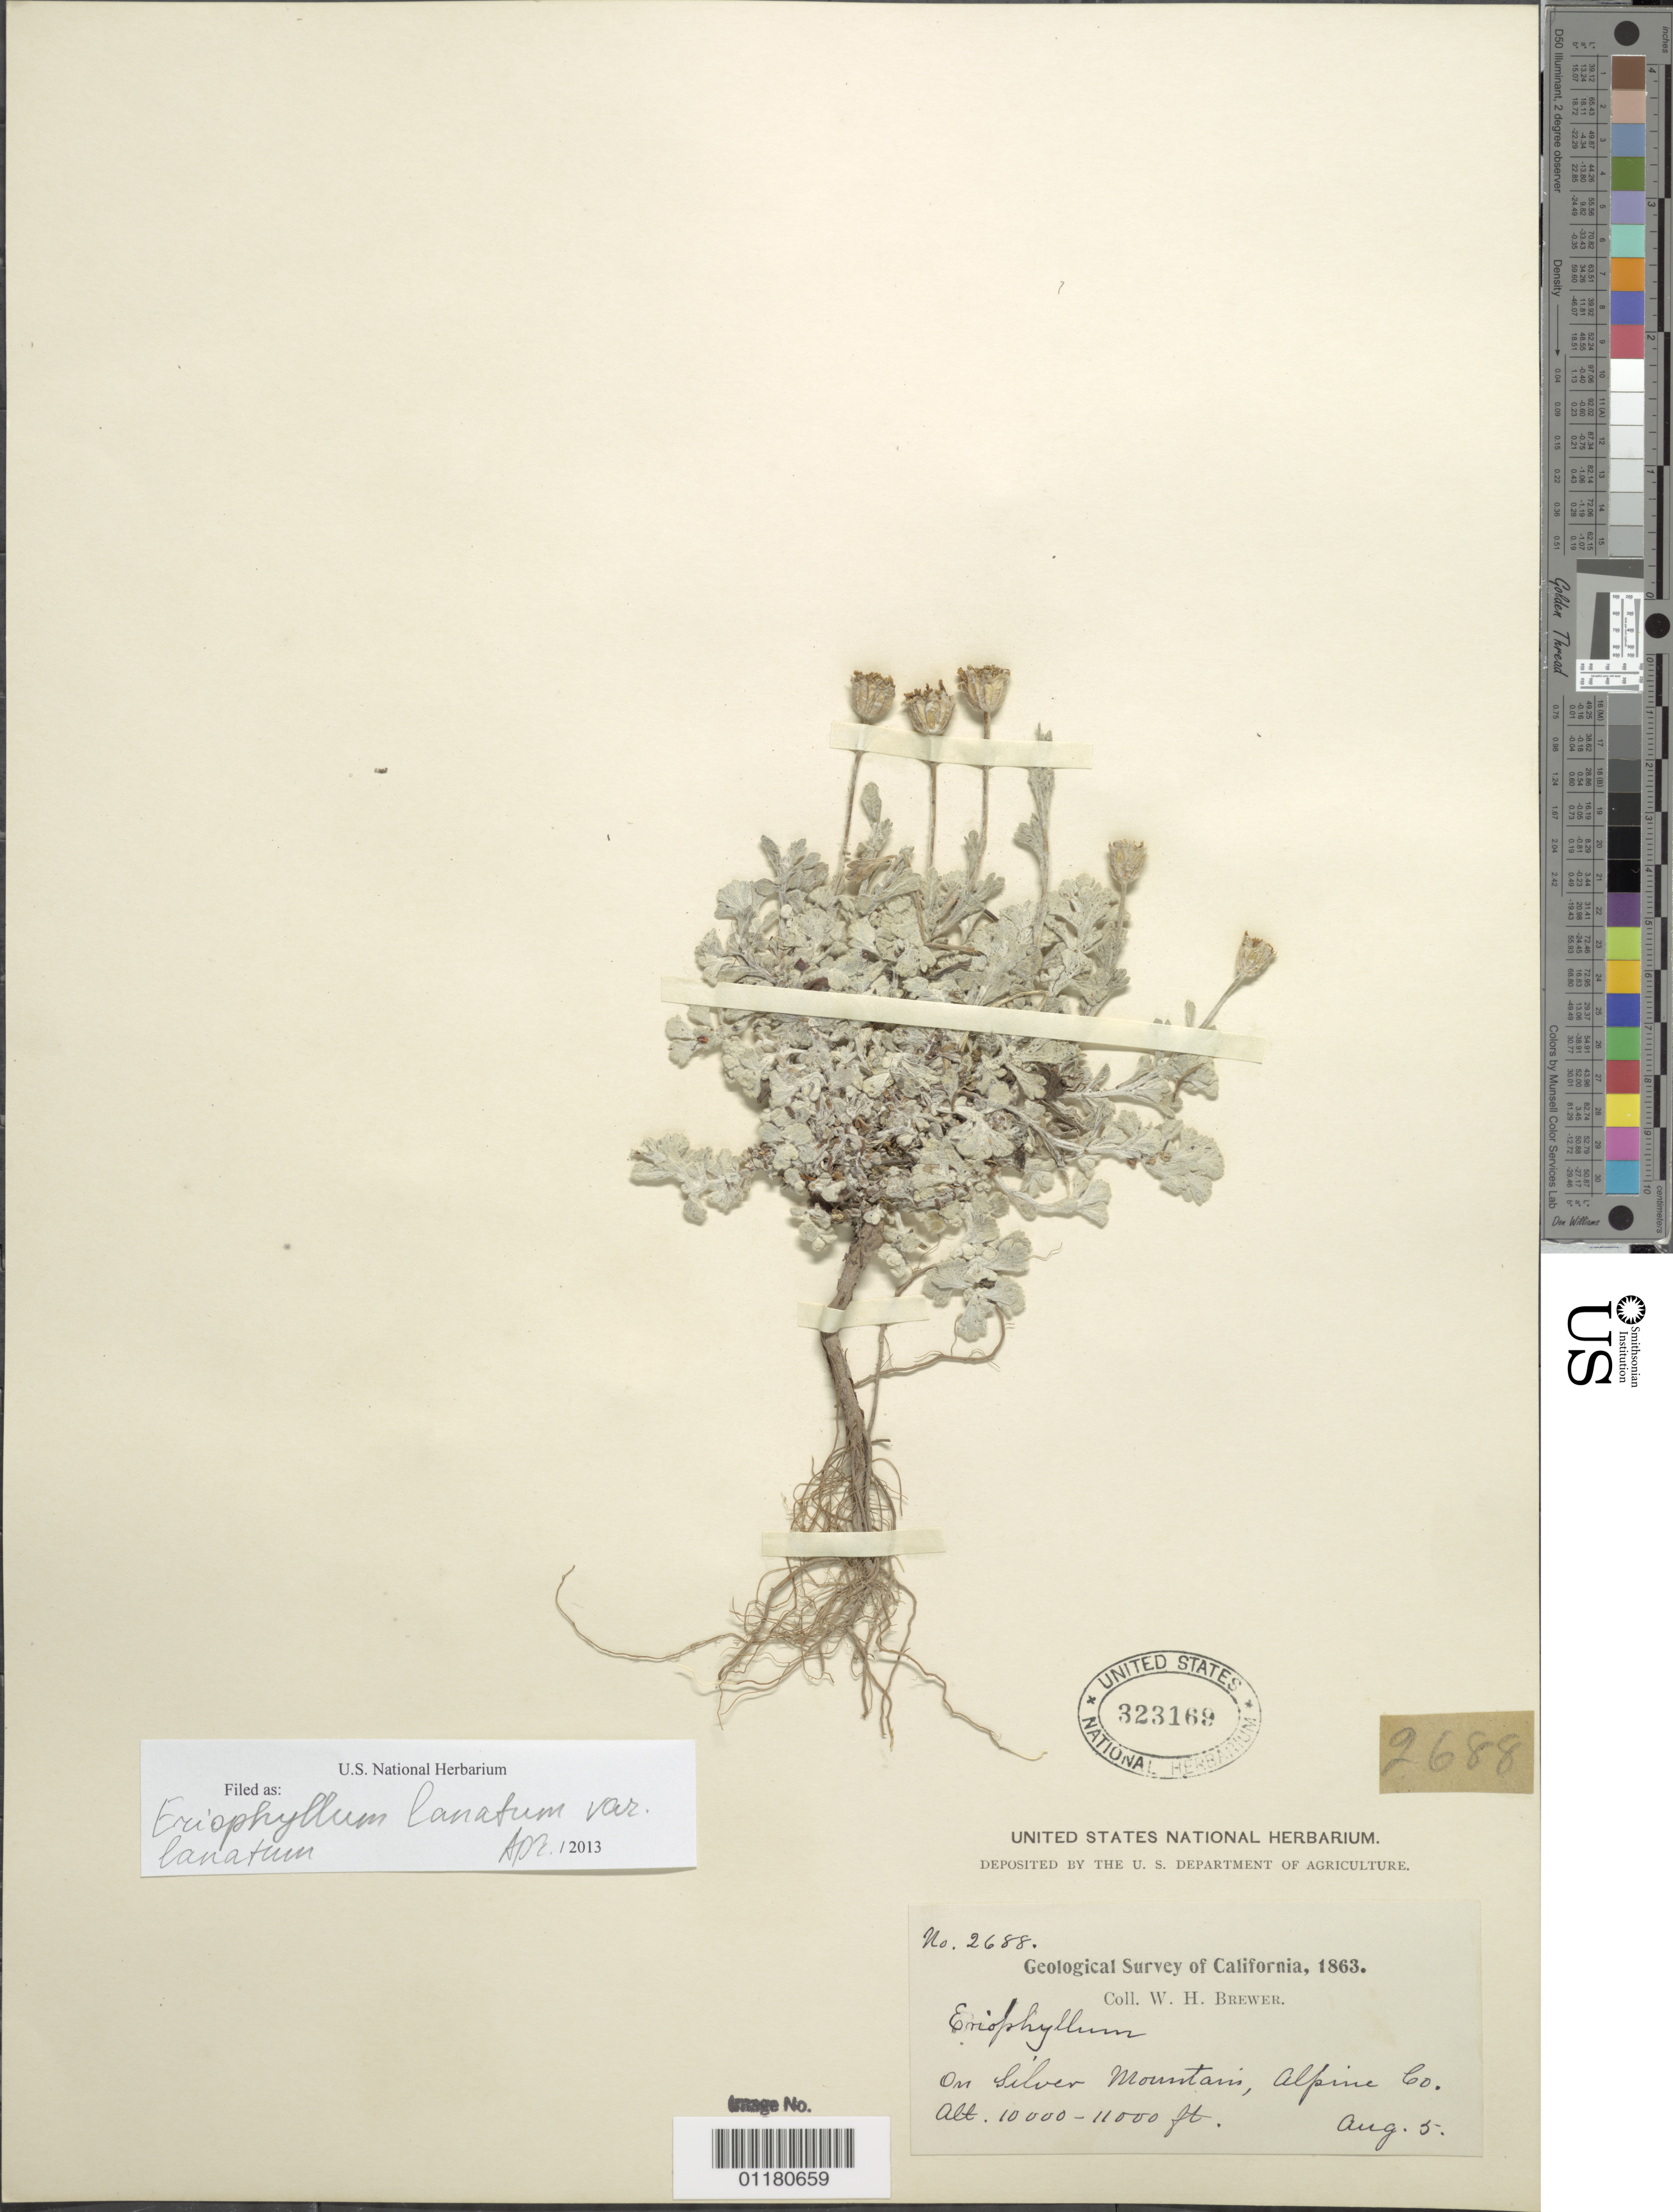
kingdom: Plantae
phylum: Tracheophyta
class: Magnoliopsida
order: Asterales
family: Asteraceae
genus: Eriophyllum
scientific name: Eriophyllum lanatum var. lanatum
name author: (Pursh) J. Forbes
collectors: W. H. Brewer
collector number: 2688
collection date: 1863-08-05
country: United States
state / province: California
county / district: Alpine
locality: Silver Mountain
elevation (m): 3048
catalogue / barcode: US 323169